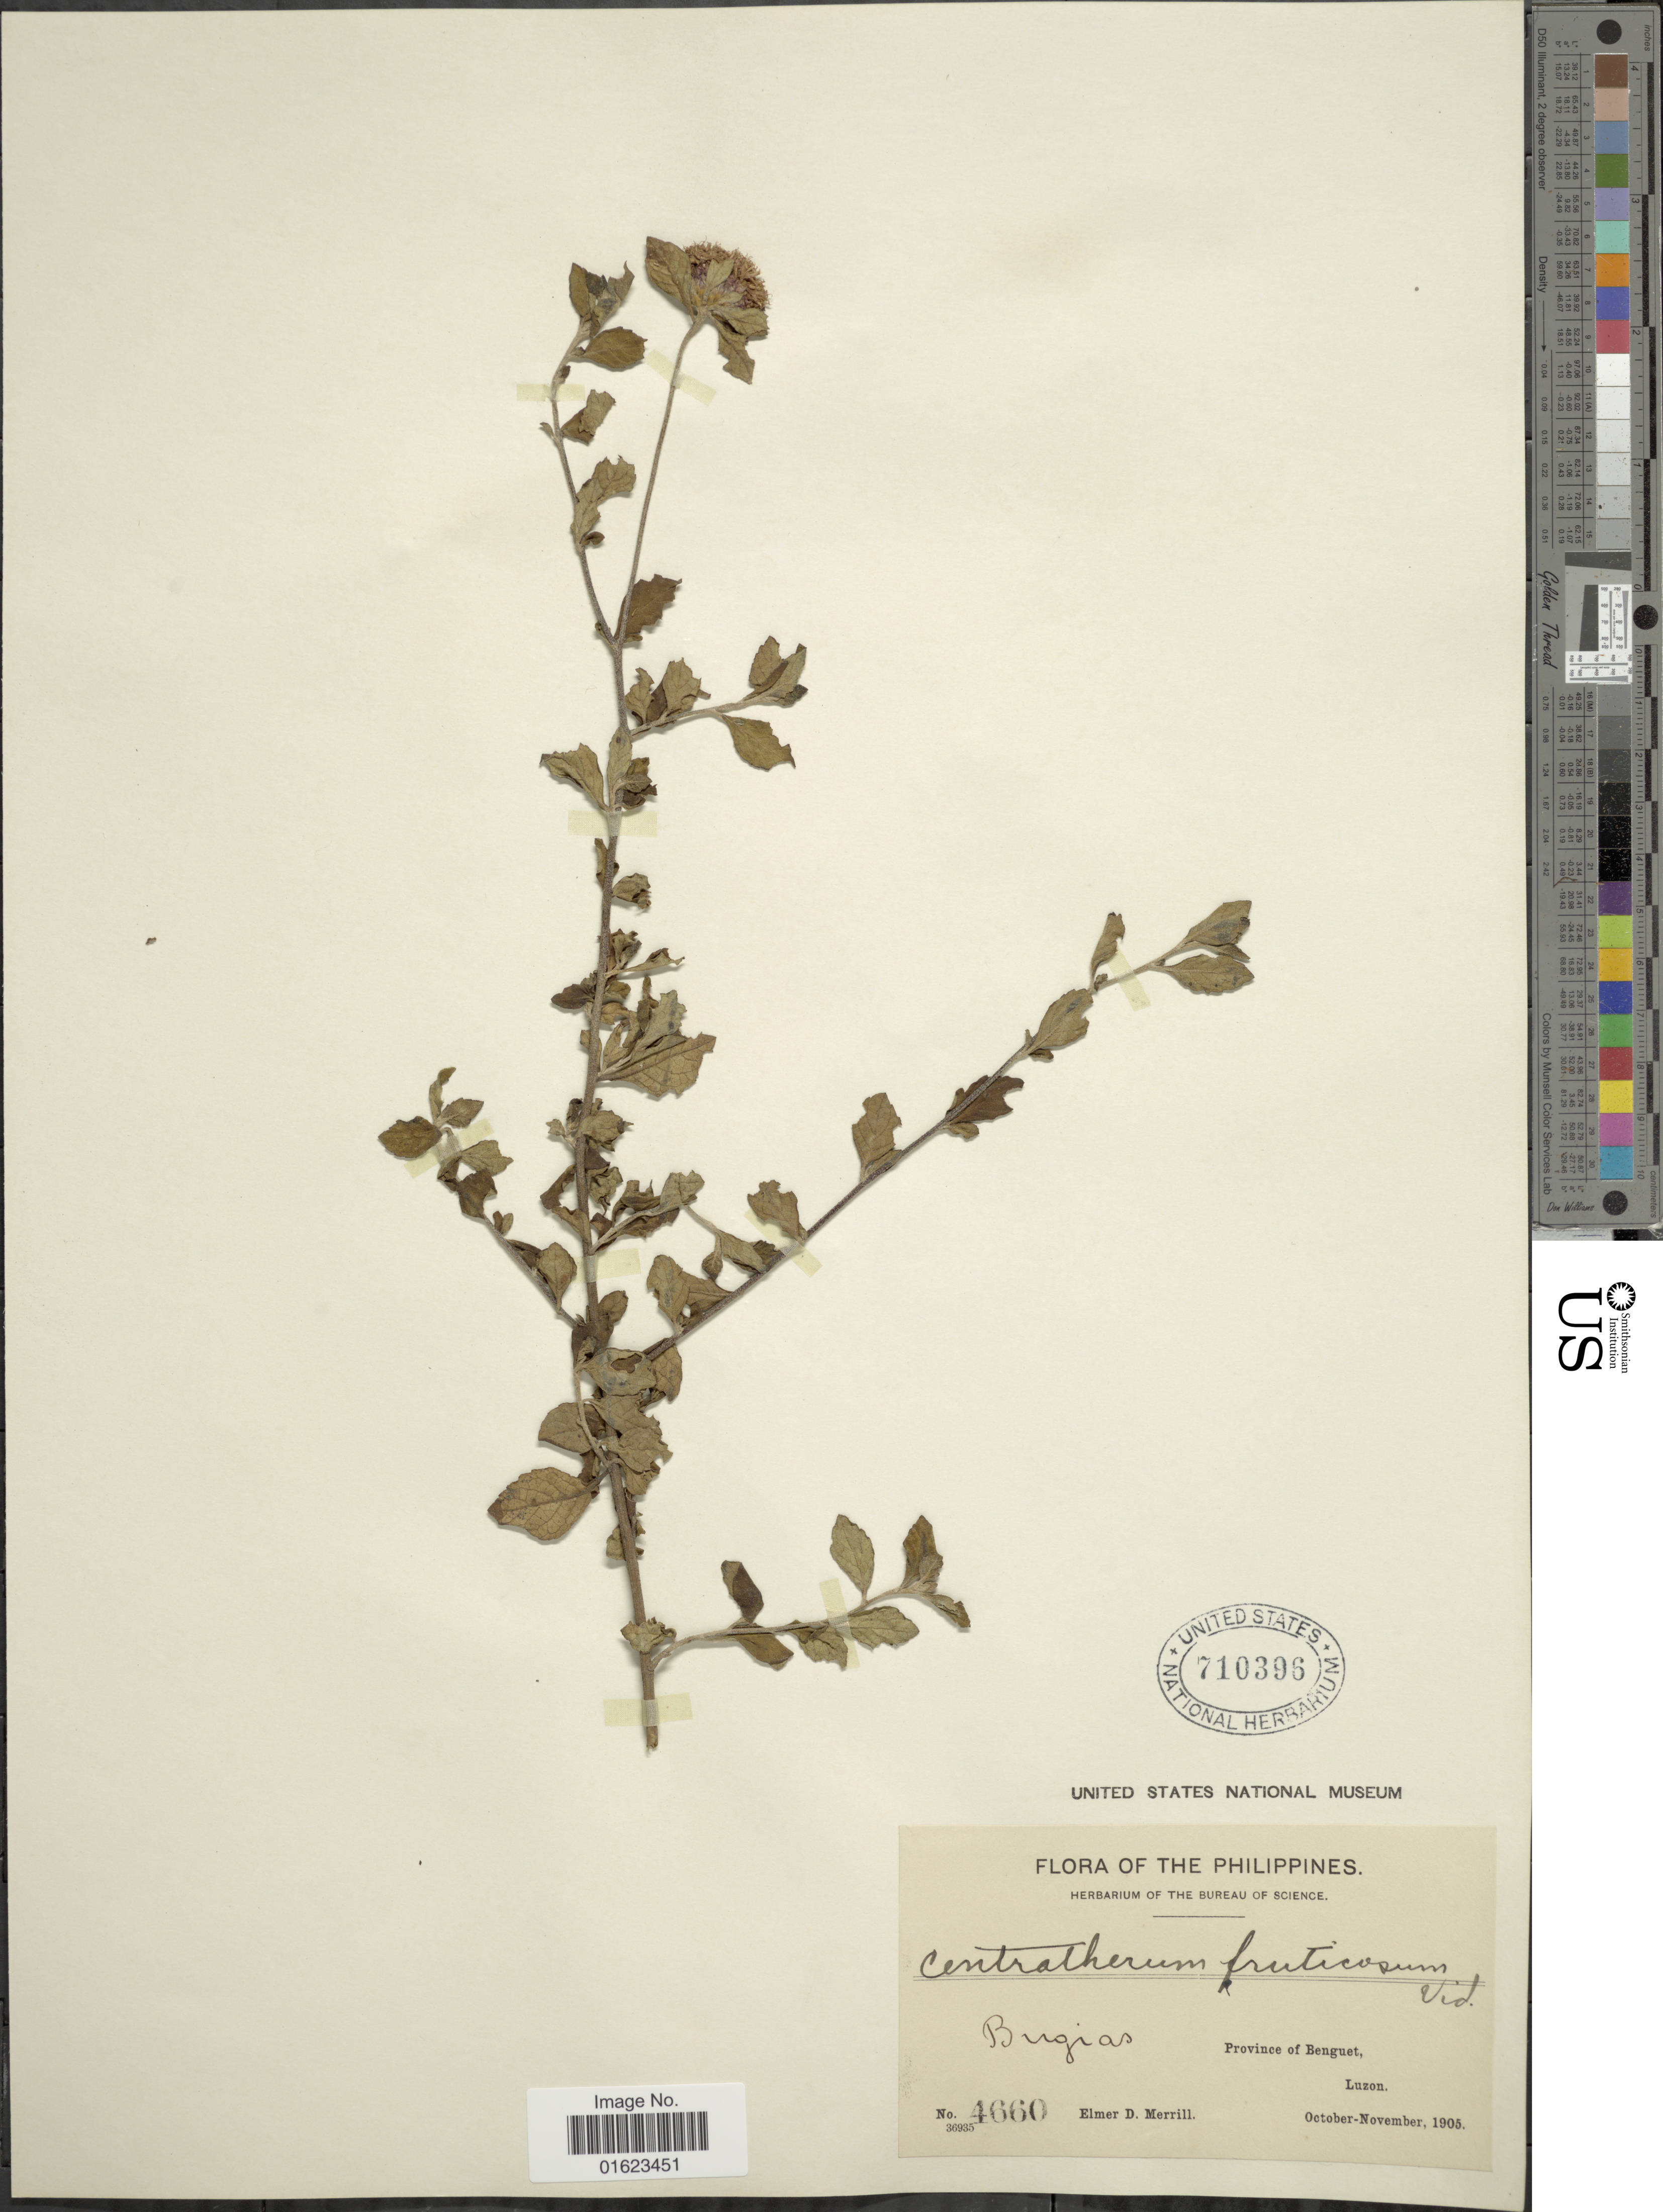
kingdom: Plantae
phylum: Tracheophyta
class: Magnoliopsida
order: Asterales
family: Asteraceae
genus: Centratherum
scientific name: Centratherum punctatum subsp. fruticosum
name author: (Elmer) K. Kirkman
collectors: E. D. Merrill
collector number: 4660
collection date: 1905-10/1905-11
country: Philippines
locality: Bugias, Province of Benguet, Luzon.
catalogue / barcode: US 710396